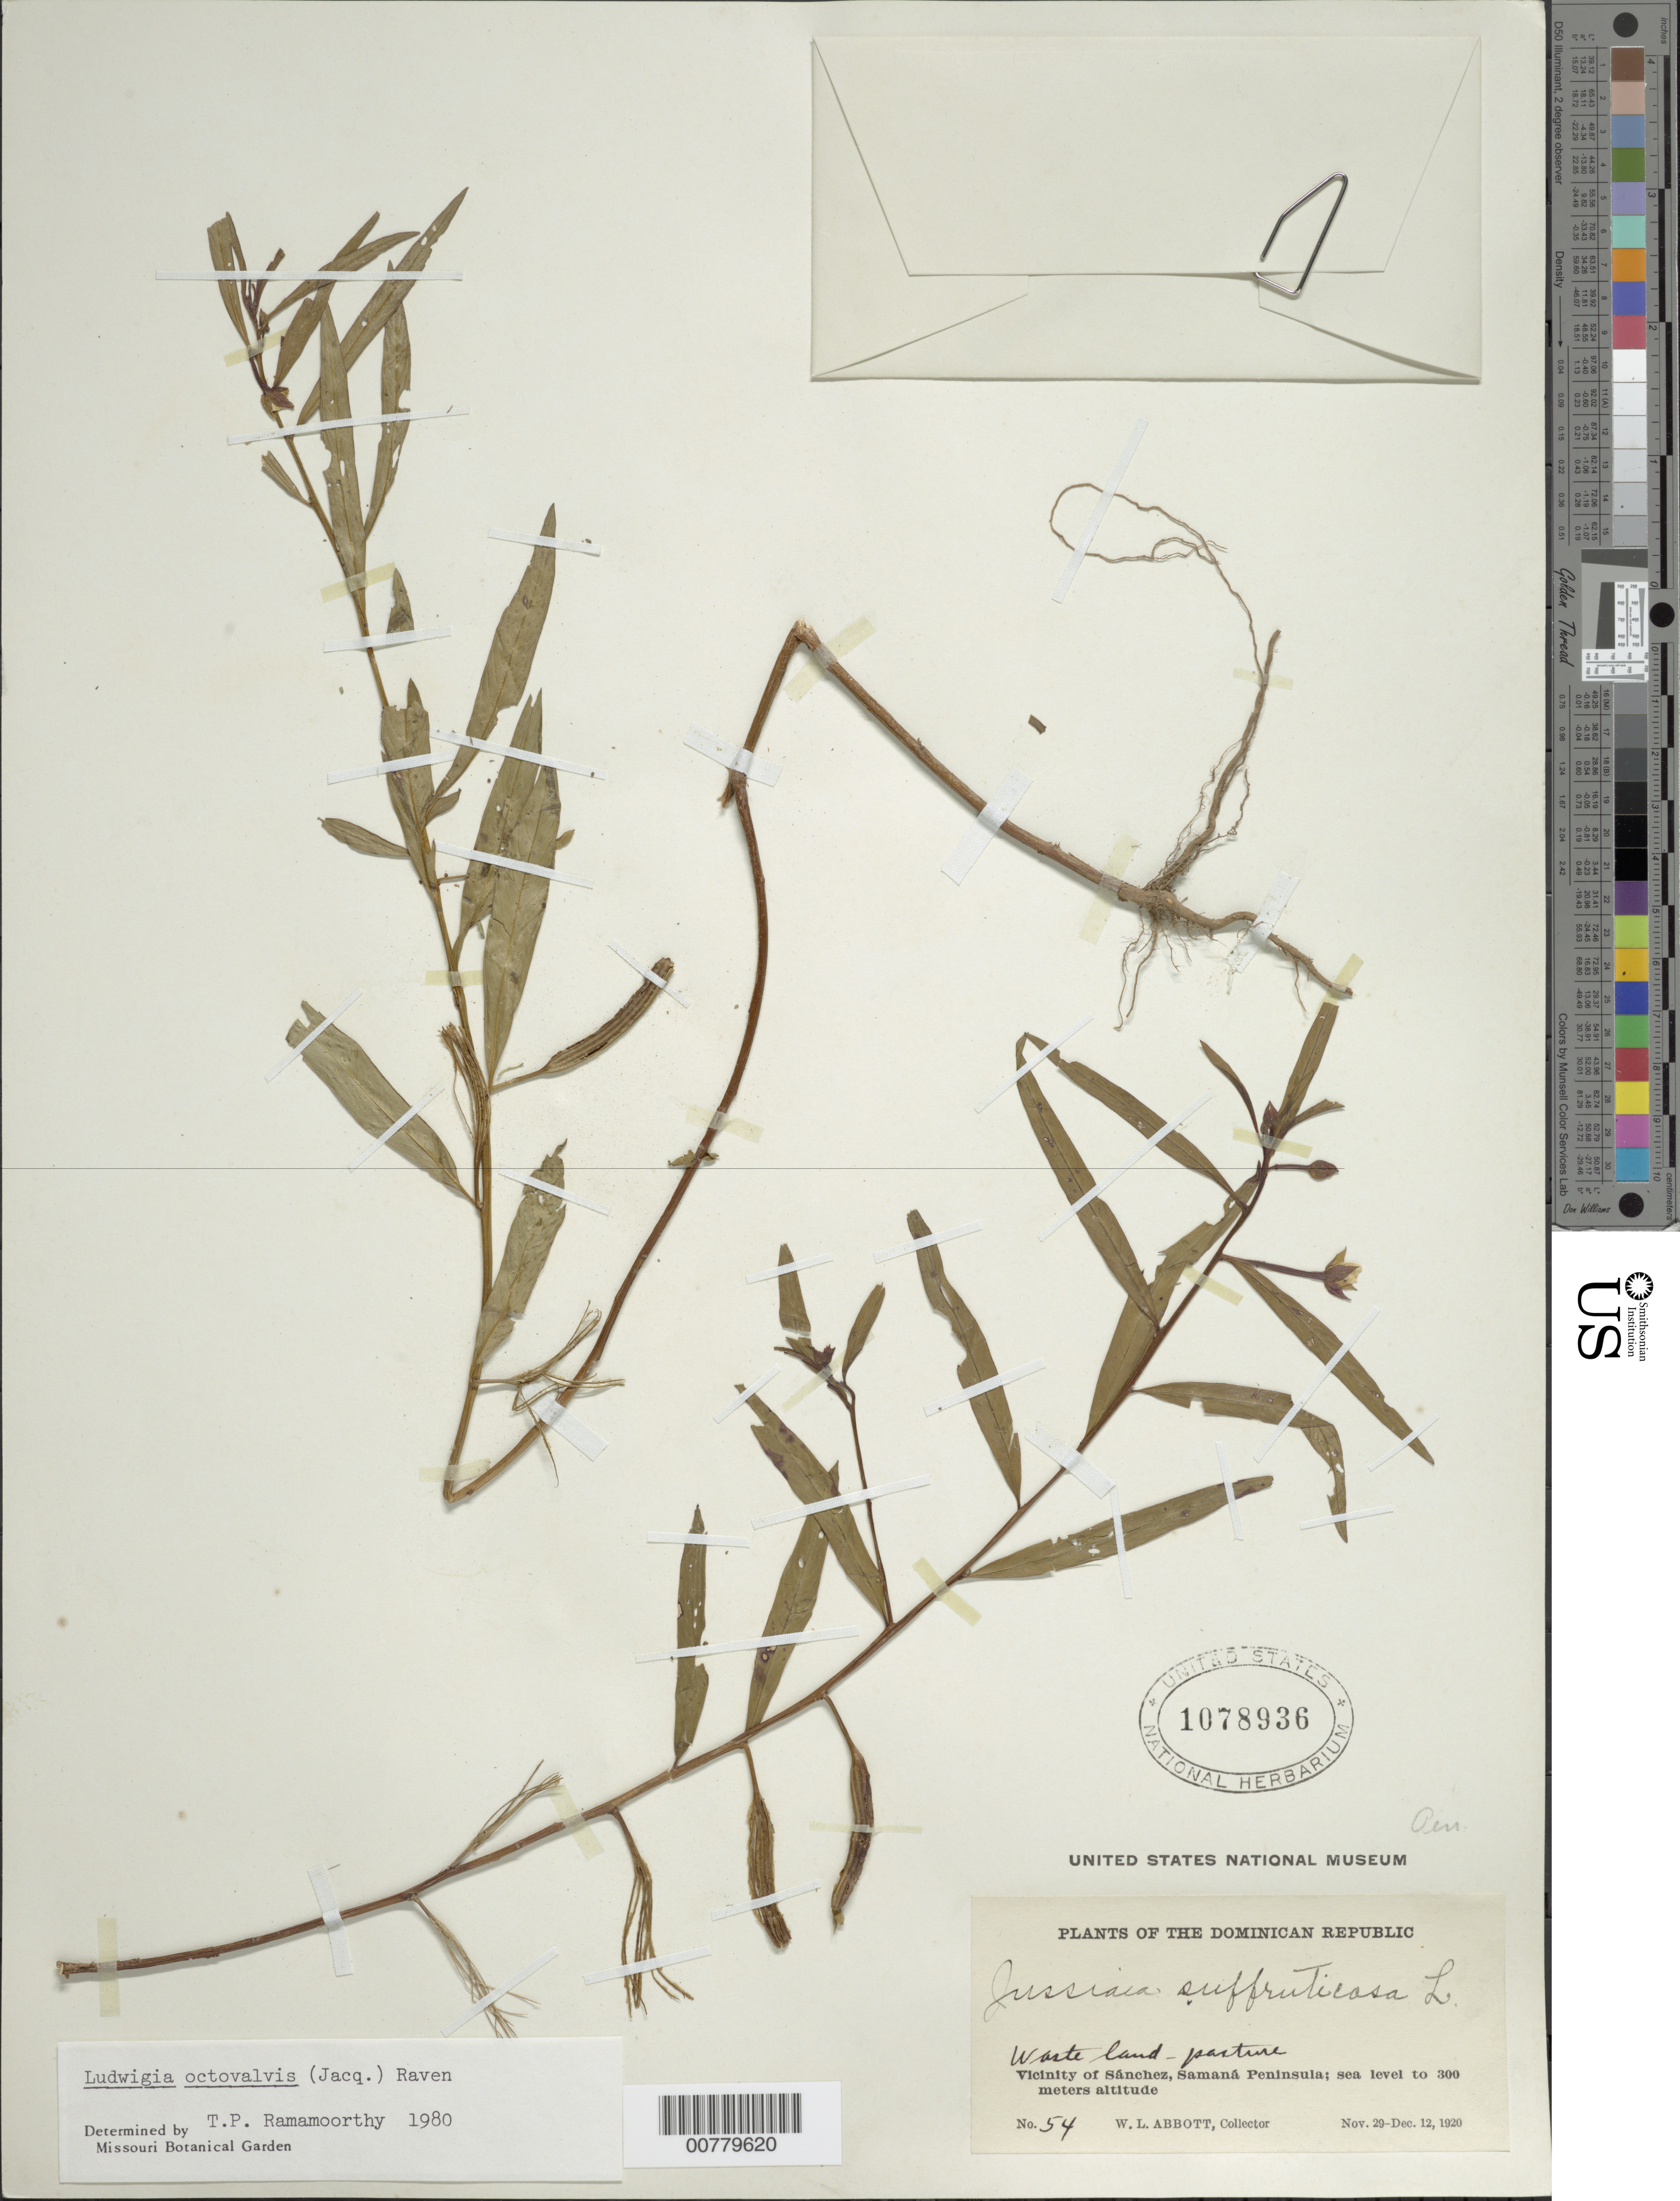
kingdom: Plantae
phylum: Tracheophyta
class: Magnoliopsida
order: Myrtales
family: Onagraceae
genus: Ludwigia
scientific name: Ludwigia octovalvis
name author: (Jacq.) P.H. Raven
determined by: Ramamoorthy, T. P.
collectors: W. L. Abbott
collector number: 54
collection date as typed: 29 Dec 1920 to 12 Dec 1920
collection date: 1920-12-12/1920-12-29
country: Dominican Republic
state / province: Samana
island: Hispaniola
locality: Vicinity of Sánchez, Samaná Peninsula.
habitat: Waste land-pasture.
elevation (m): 0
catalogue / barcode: US 1078936